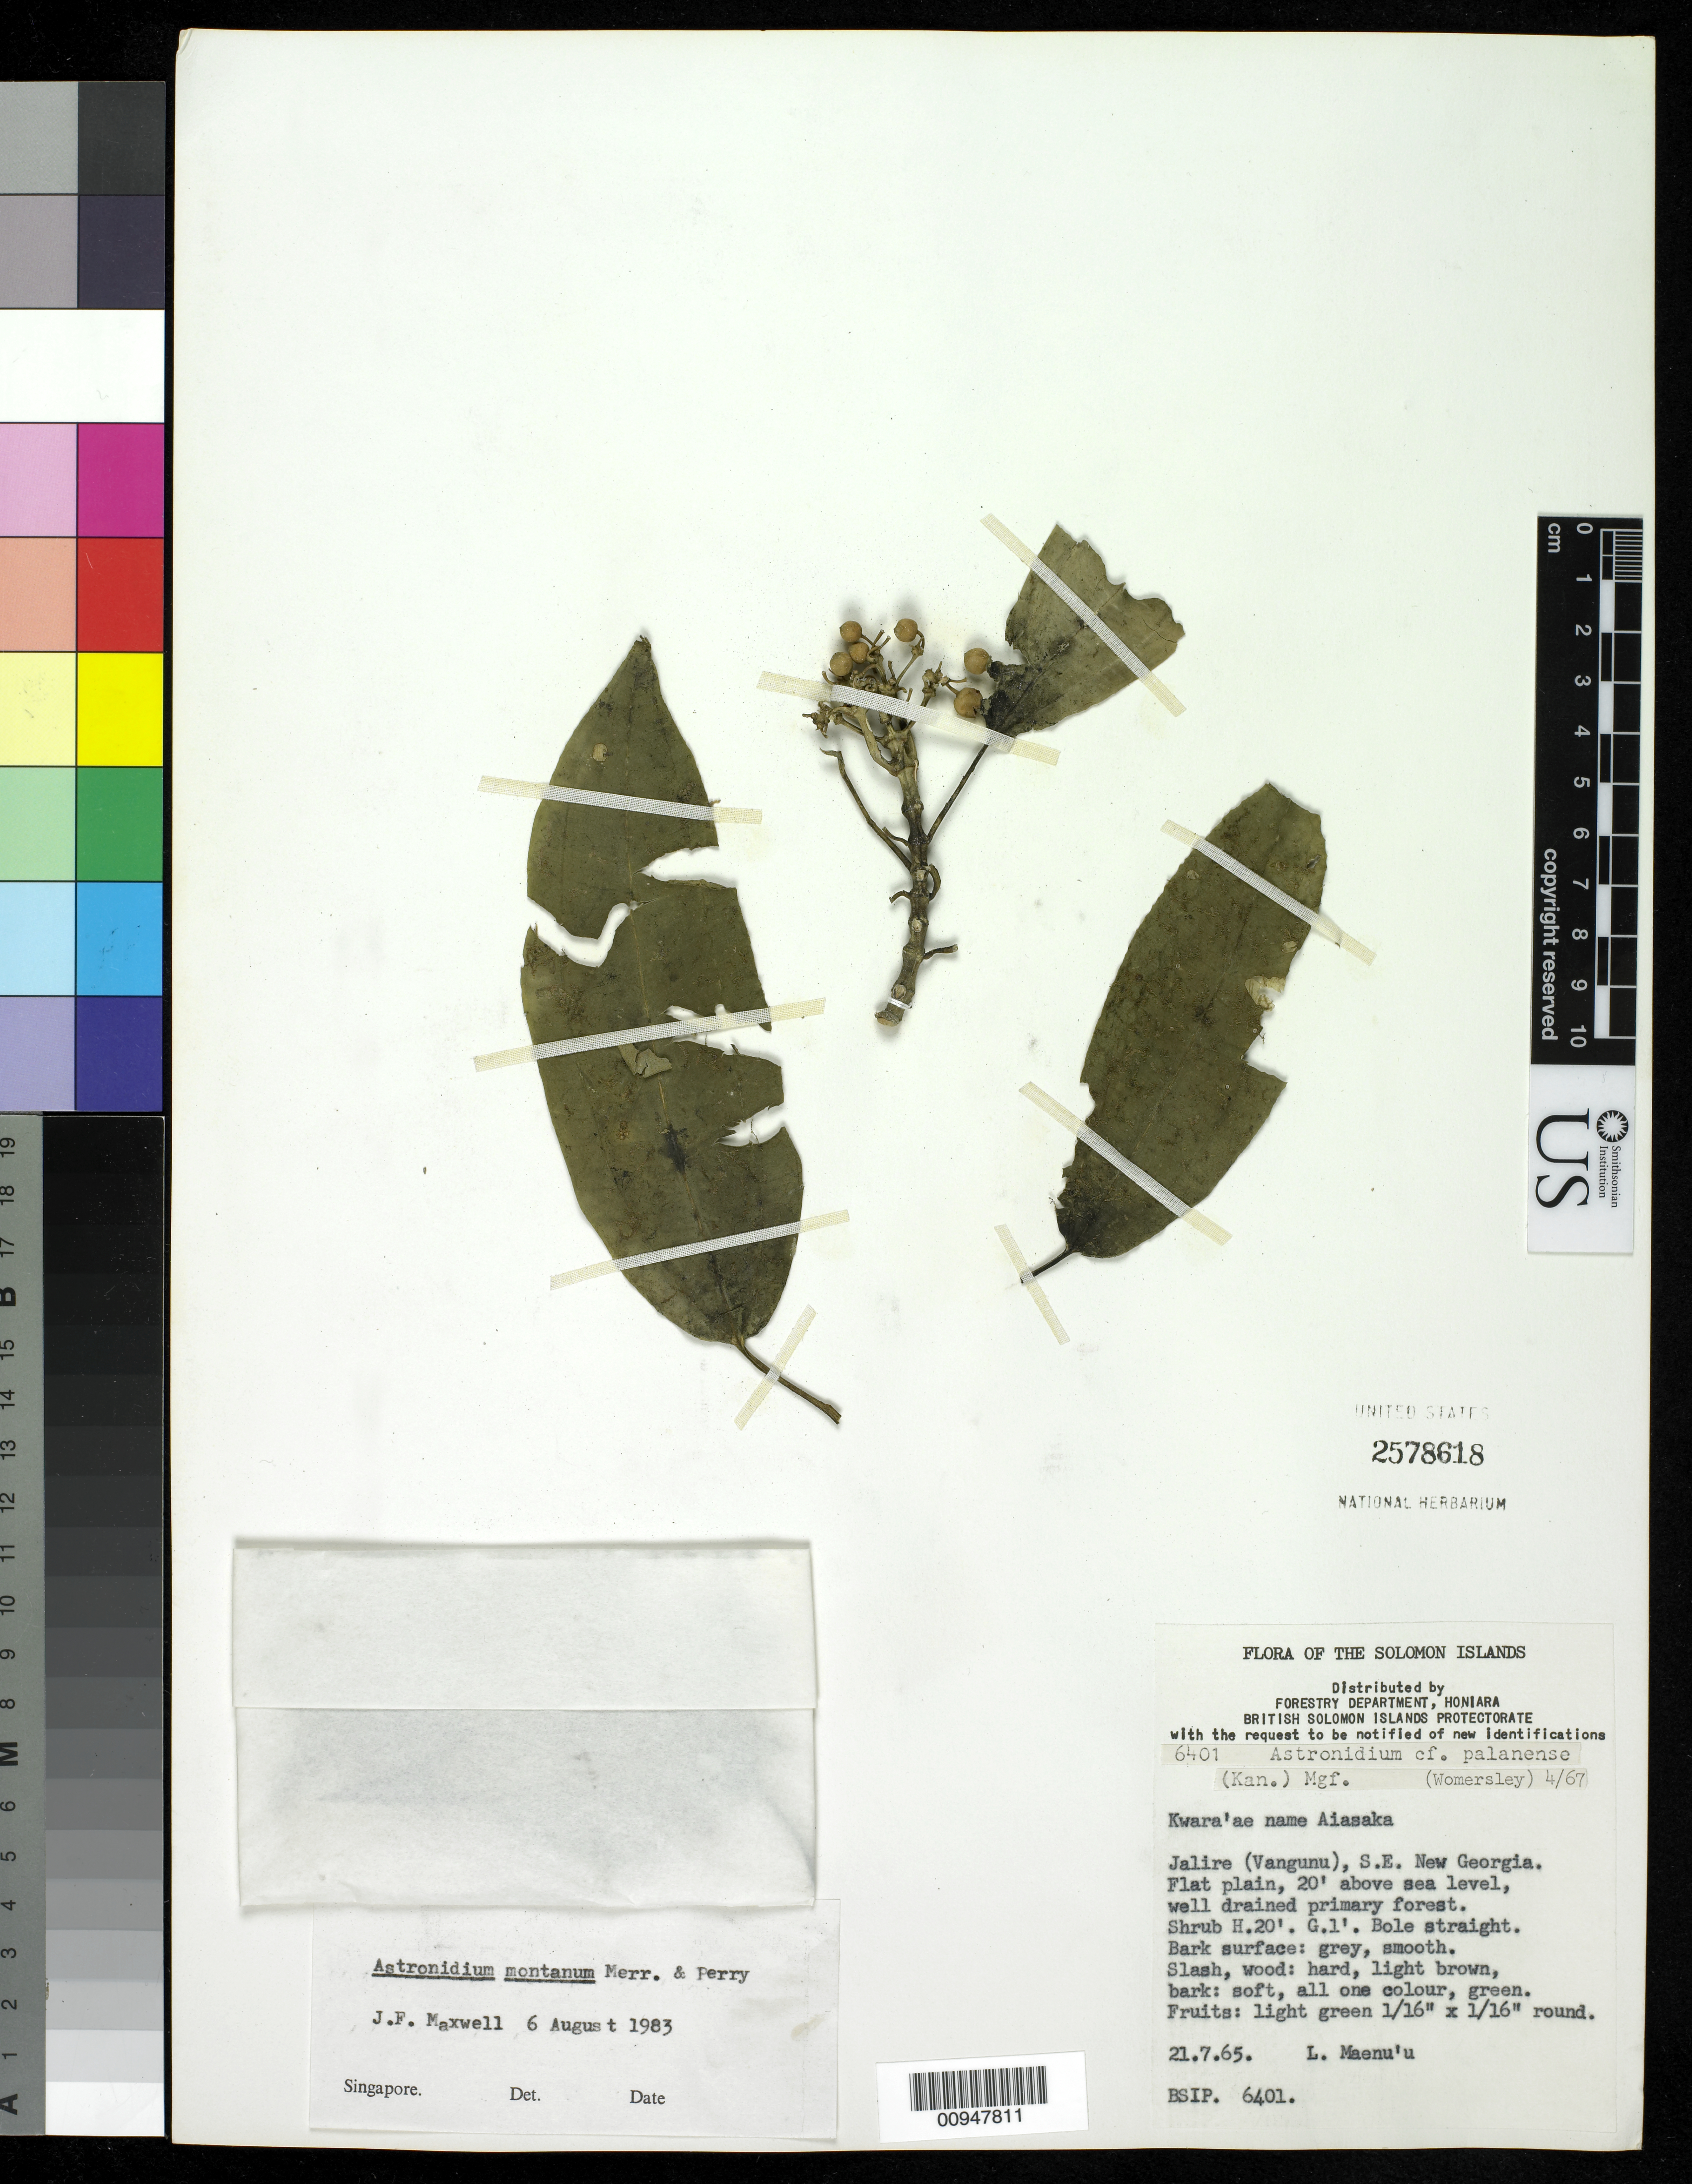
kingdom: Plantae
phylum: Tracheophyta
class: Magnoliopsida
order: Myrtales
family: Melastomataceae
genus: Astronidium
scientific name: Astronidium montanum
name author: Merr. & L.M. Perry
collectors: L. Maenu'u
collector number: BSIP 6401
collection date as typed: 21 Jul 1965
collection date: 1965-07-21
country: Solomon Islands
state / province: Western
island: Vangunu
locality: Jalire, SE New Georgia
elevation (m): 6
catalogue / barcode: US 2578618